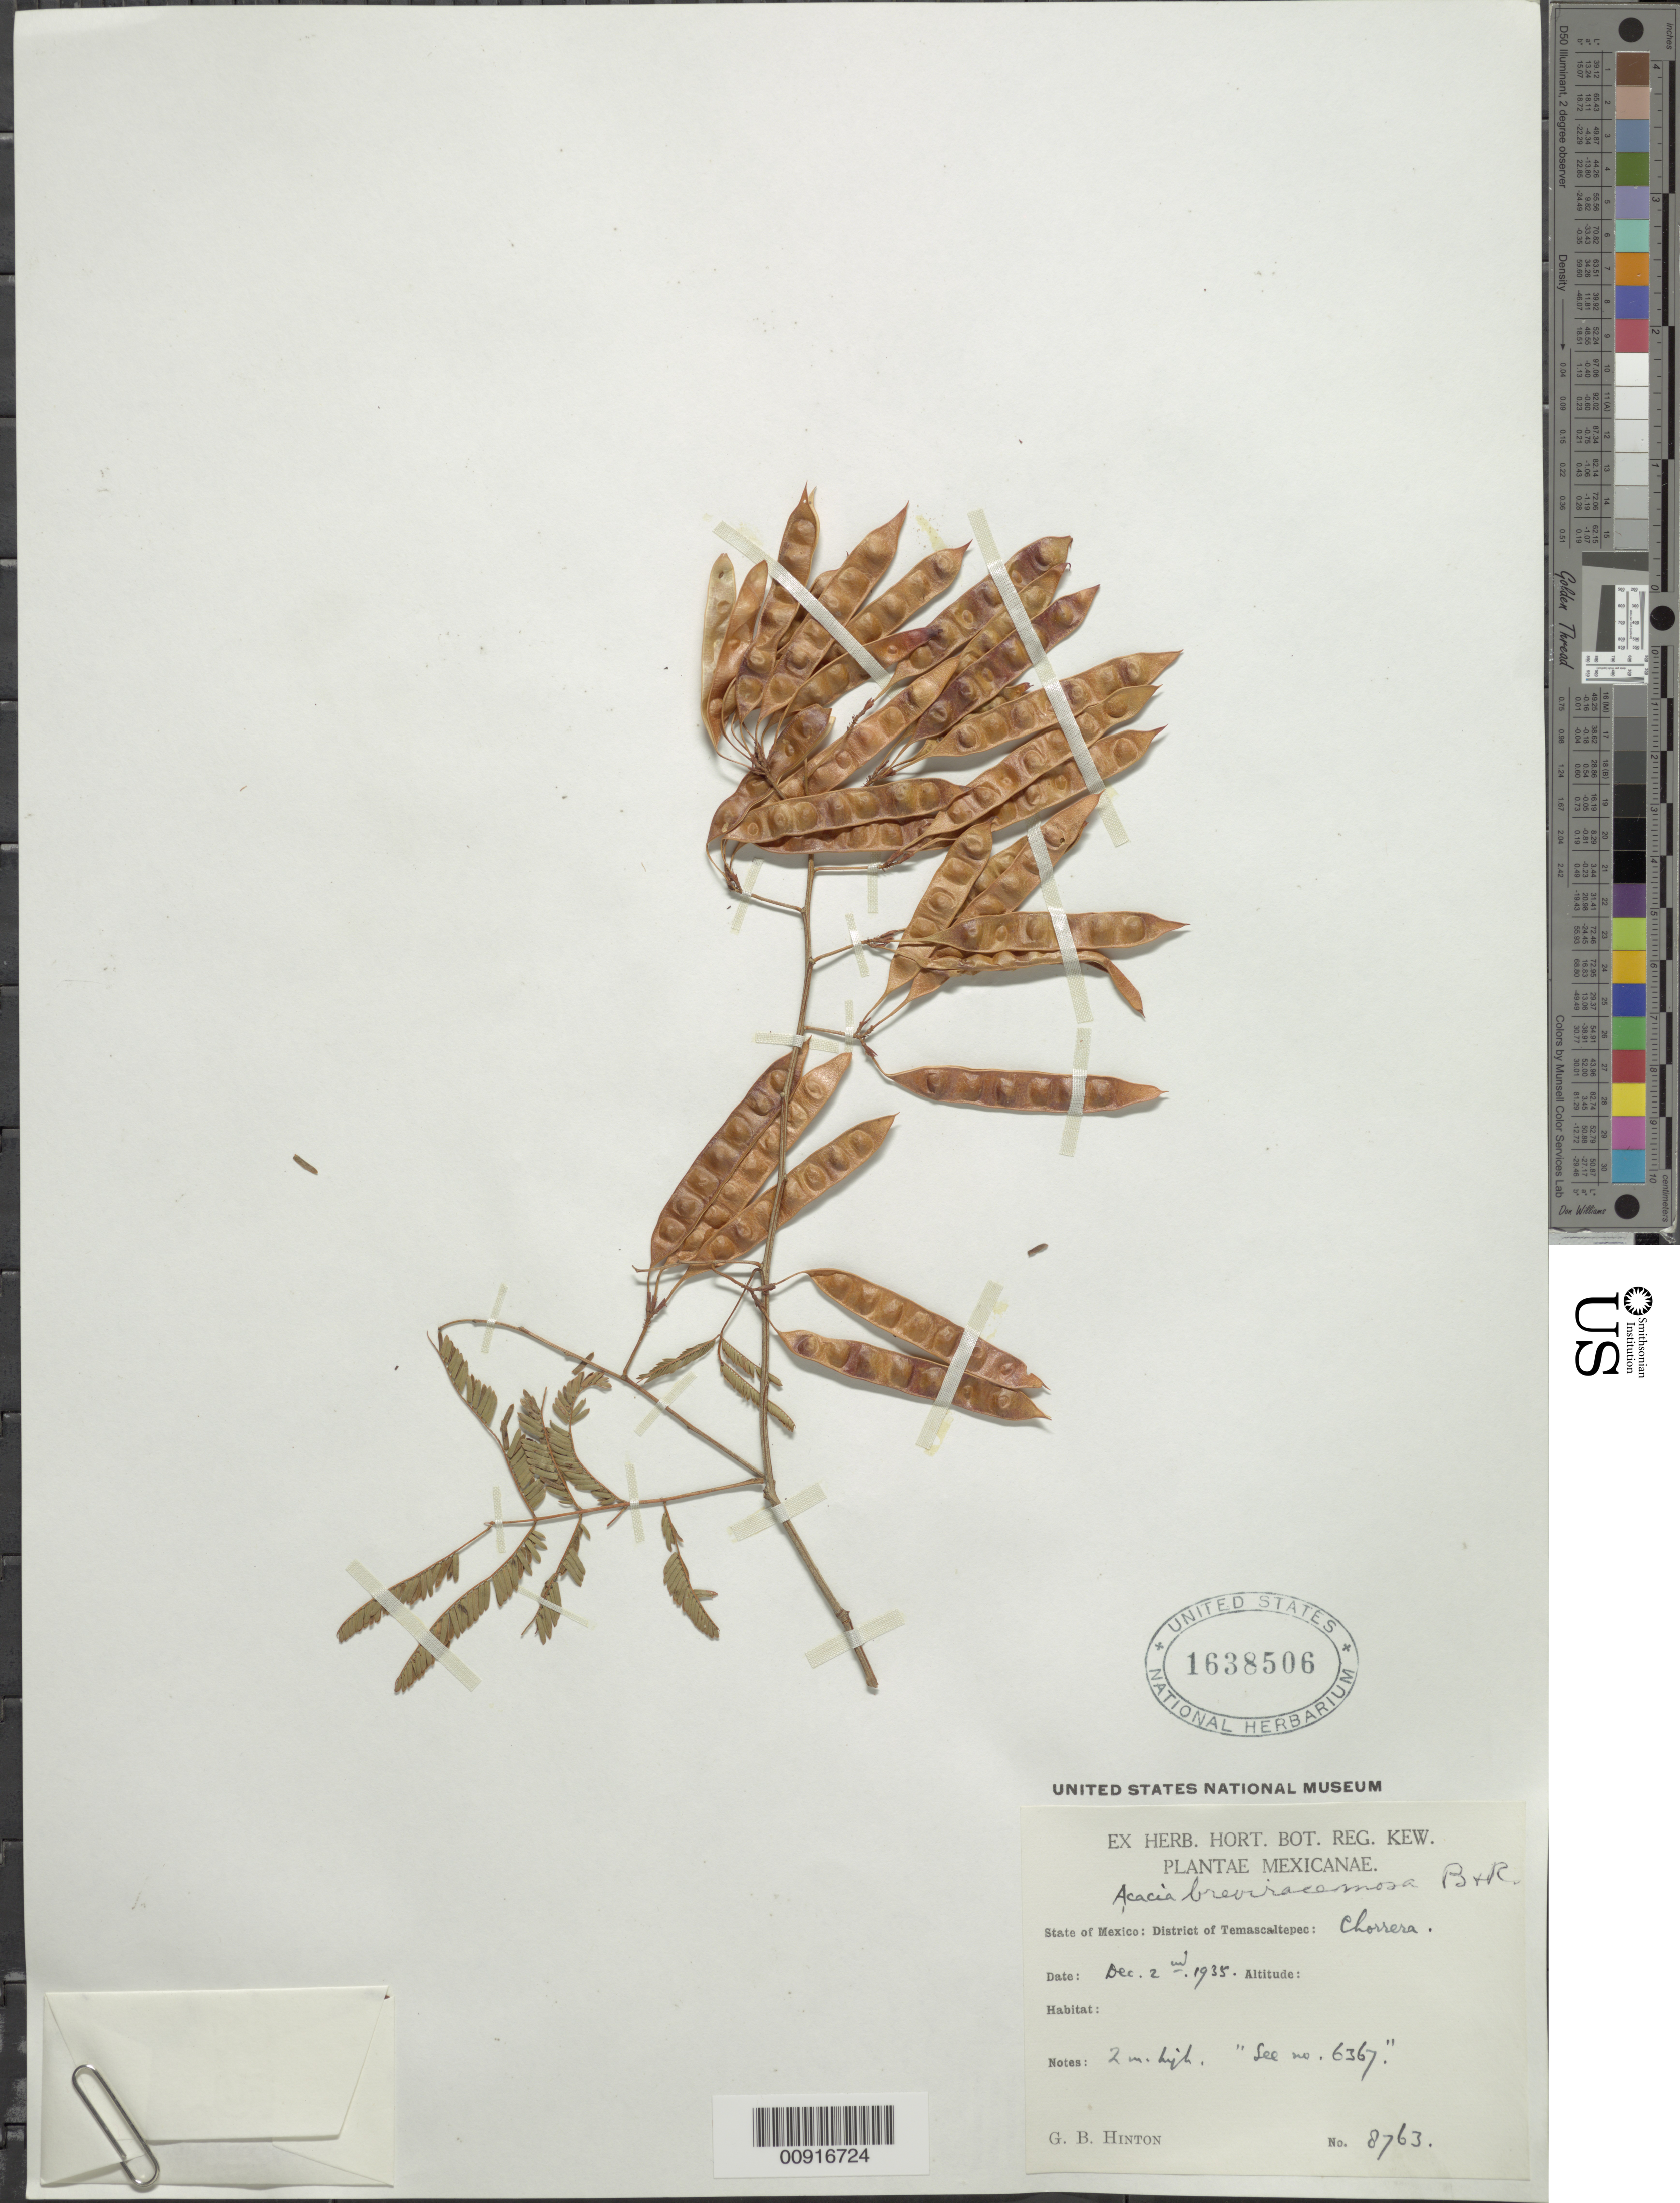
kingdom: Plantae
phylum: Tracheophyta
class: Magnoliopsida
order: Fabales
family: Fabaceae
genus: Acaciella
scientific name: Acaciella painteri var. houghii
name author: (Britton & Rose) L. Rico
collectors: G. B. Hinton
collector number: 8763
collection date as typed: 02 Dec 1935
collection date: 1935-12-02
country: Mexico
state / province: México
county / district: Temascaltepec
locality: State of Mexico: District of Temascaltepec: Chorrera.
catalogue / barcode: US 1638506